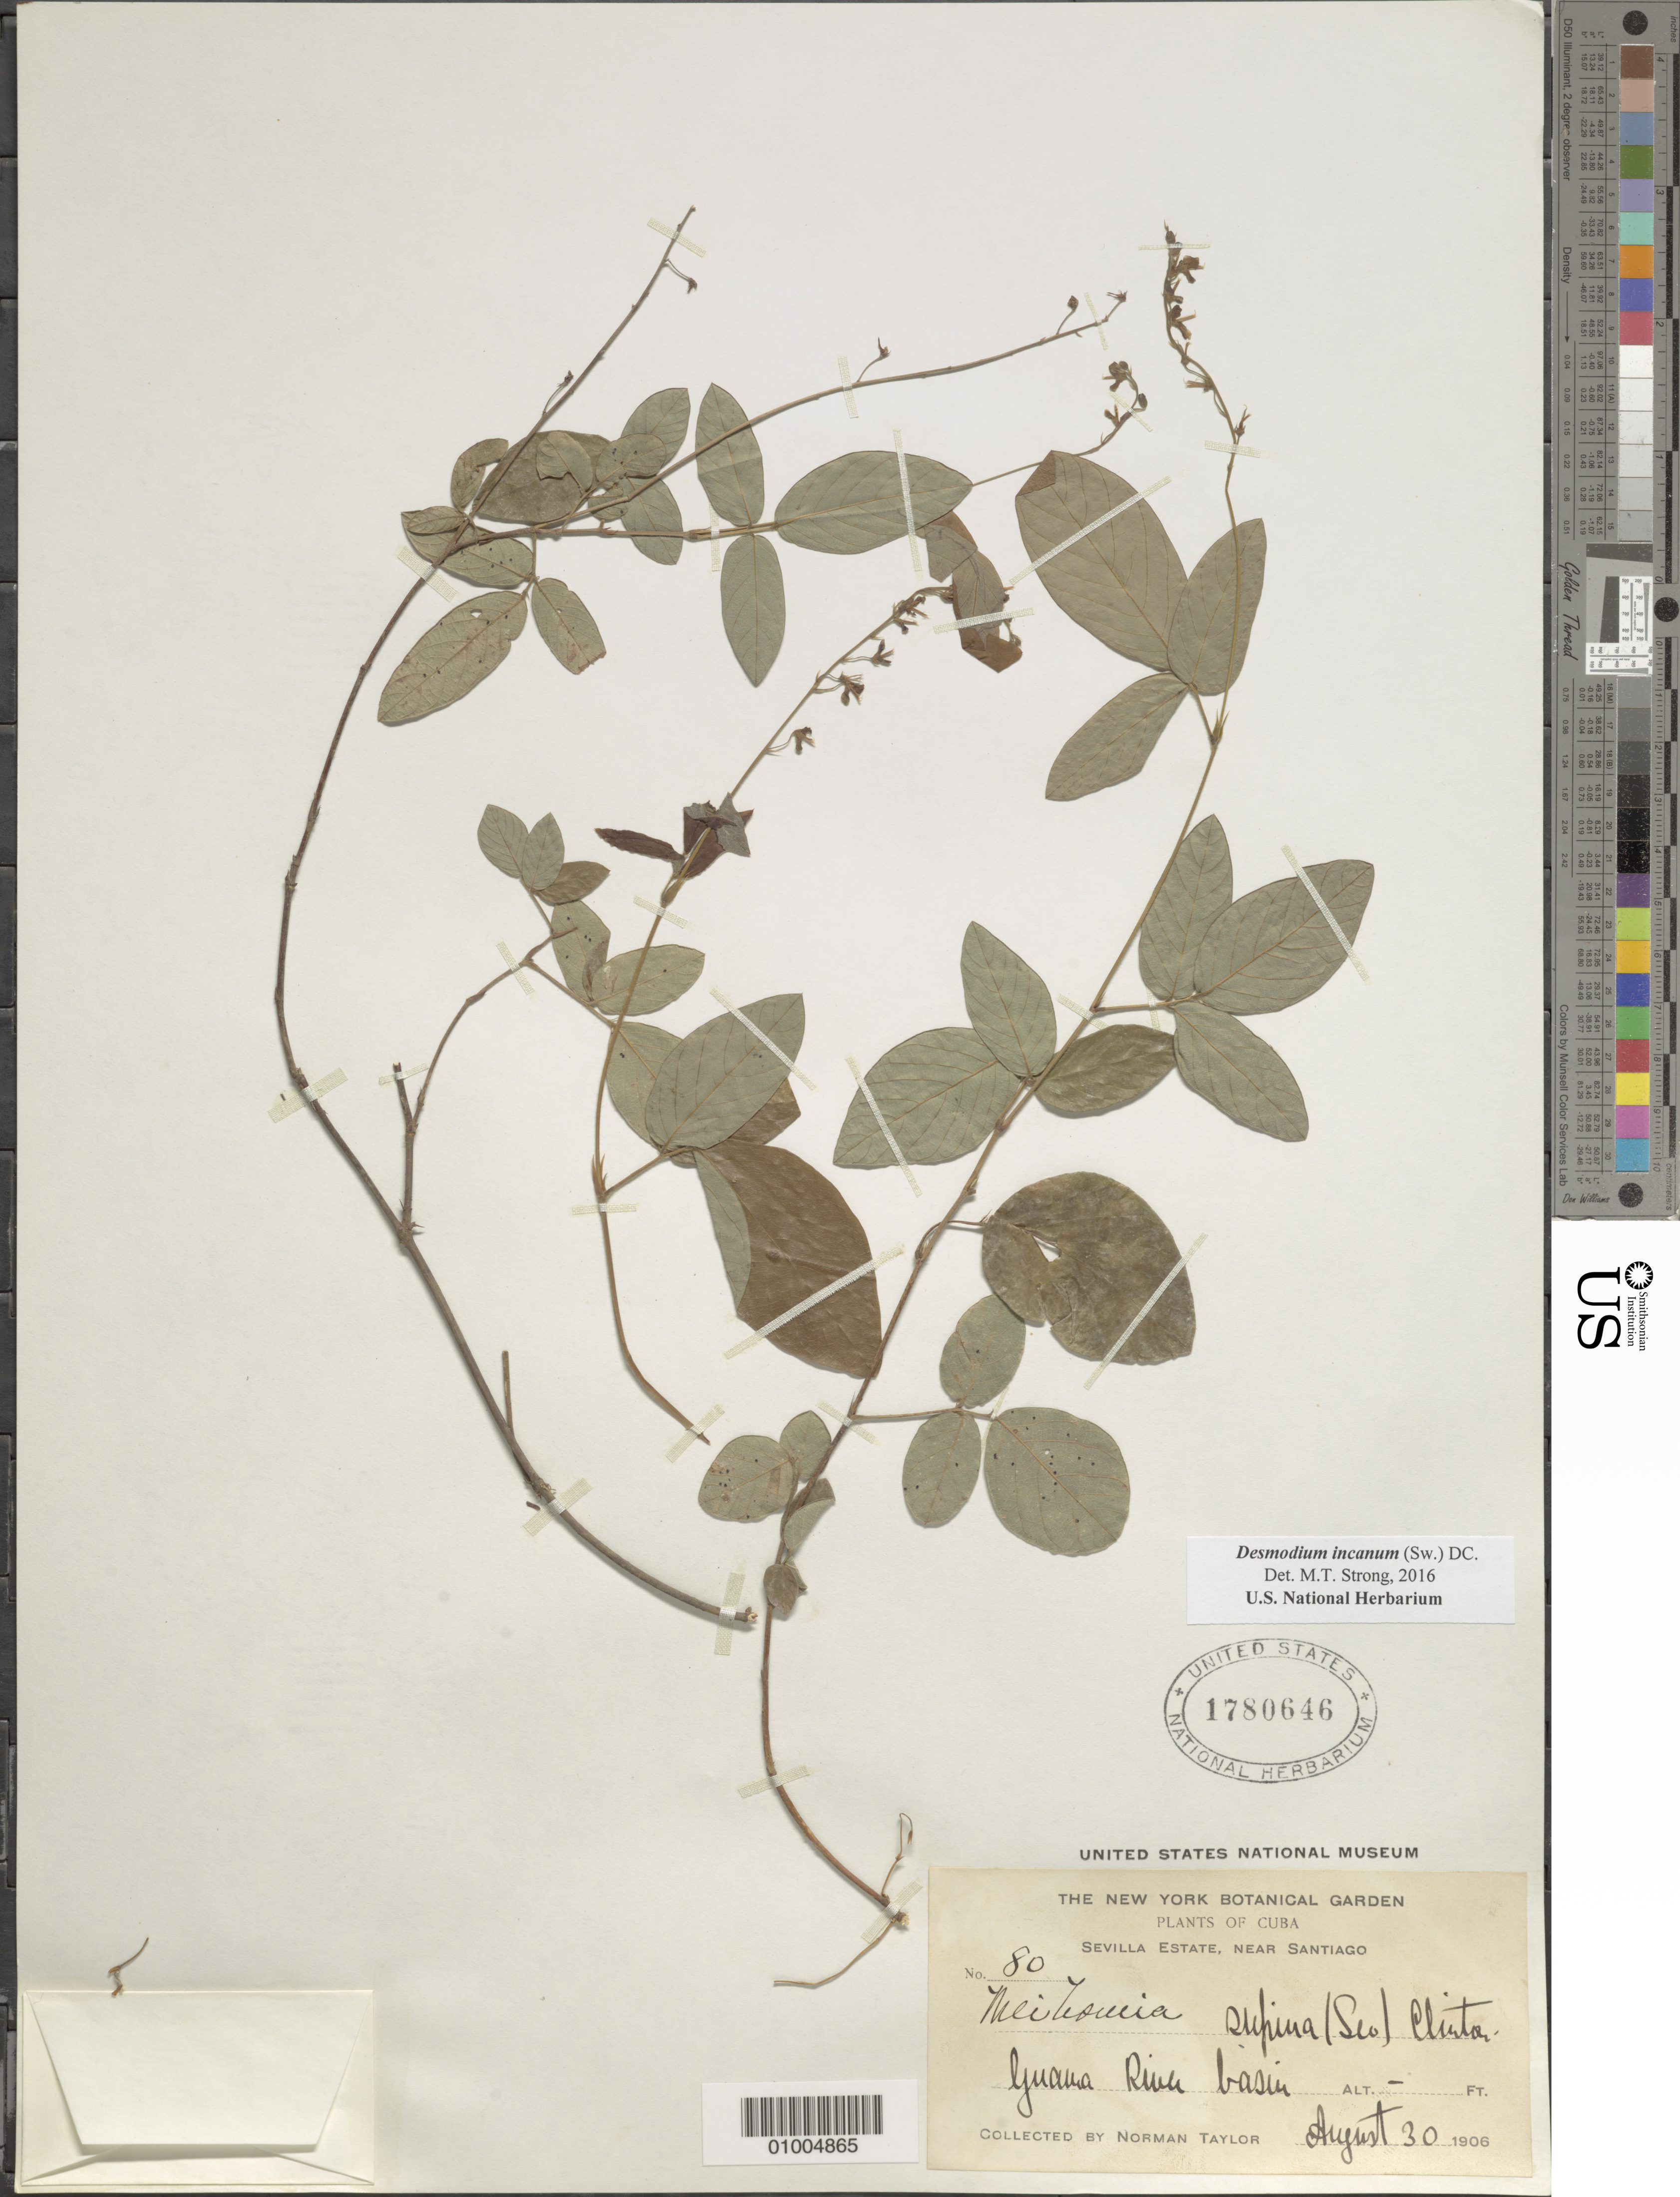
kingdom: Plantae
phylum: Tracheophyta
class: Magnoliopsida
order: Fabales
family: Fabaceae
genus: Desmodium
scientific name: Desmodium incanum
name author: (Sw.) DC.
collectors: N. Taylor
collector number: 80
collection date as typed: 30 Aug 1906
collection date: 1906-08-30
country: Cuba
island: Cuba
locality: Sevilla Estate, Near Santiago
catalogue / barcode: US 1780646